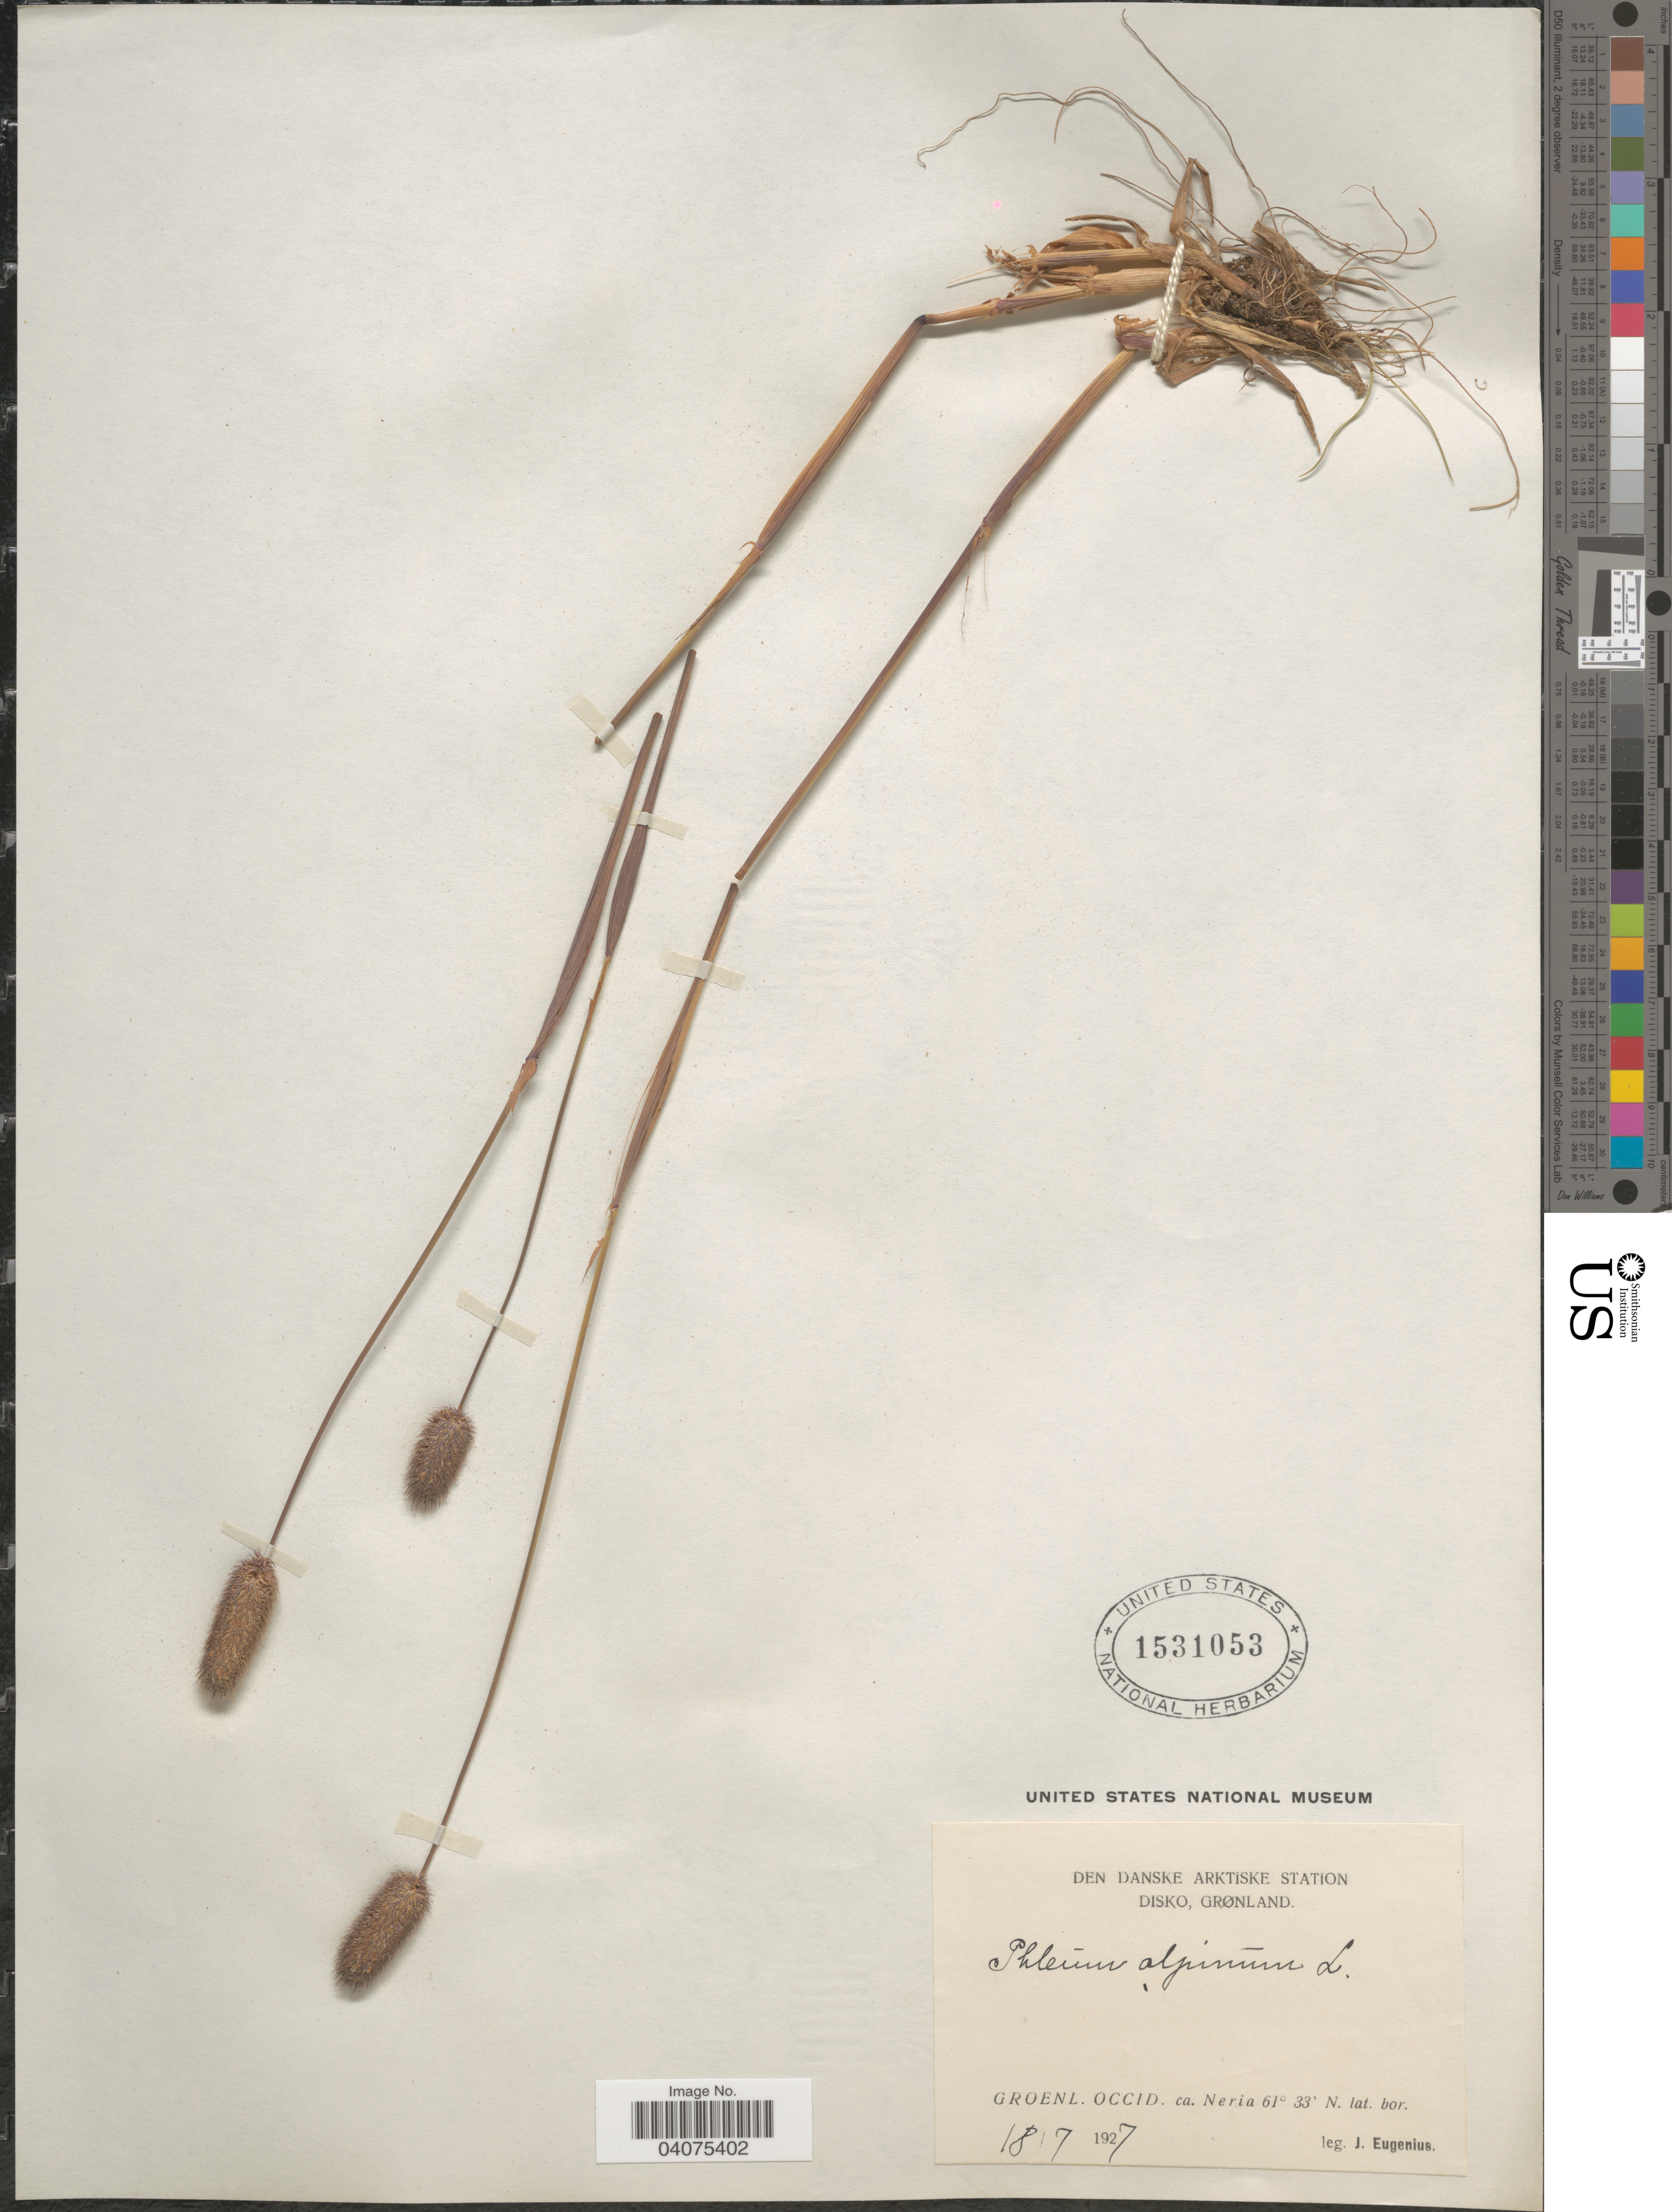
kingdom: Plantae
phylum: Tracheophyta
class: Liliopsida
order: Poales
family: Poaceae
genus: Phleum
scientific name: Phleum alpinum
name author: L.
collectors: J. Eugenius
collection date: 1927-07-18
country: Greenland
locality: Den Danske Arktiske Station. Disko, Grønland. Groenl. Occid. ca. Neria.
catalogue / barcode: US 1531053